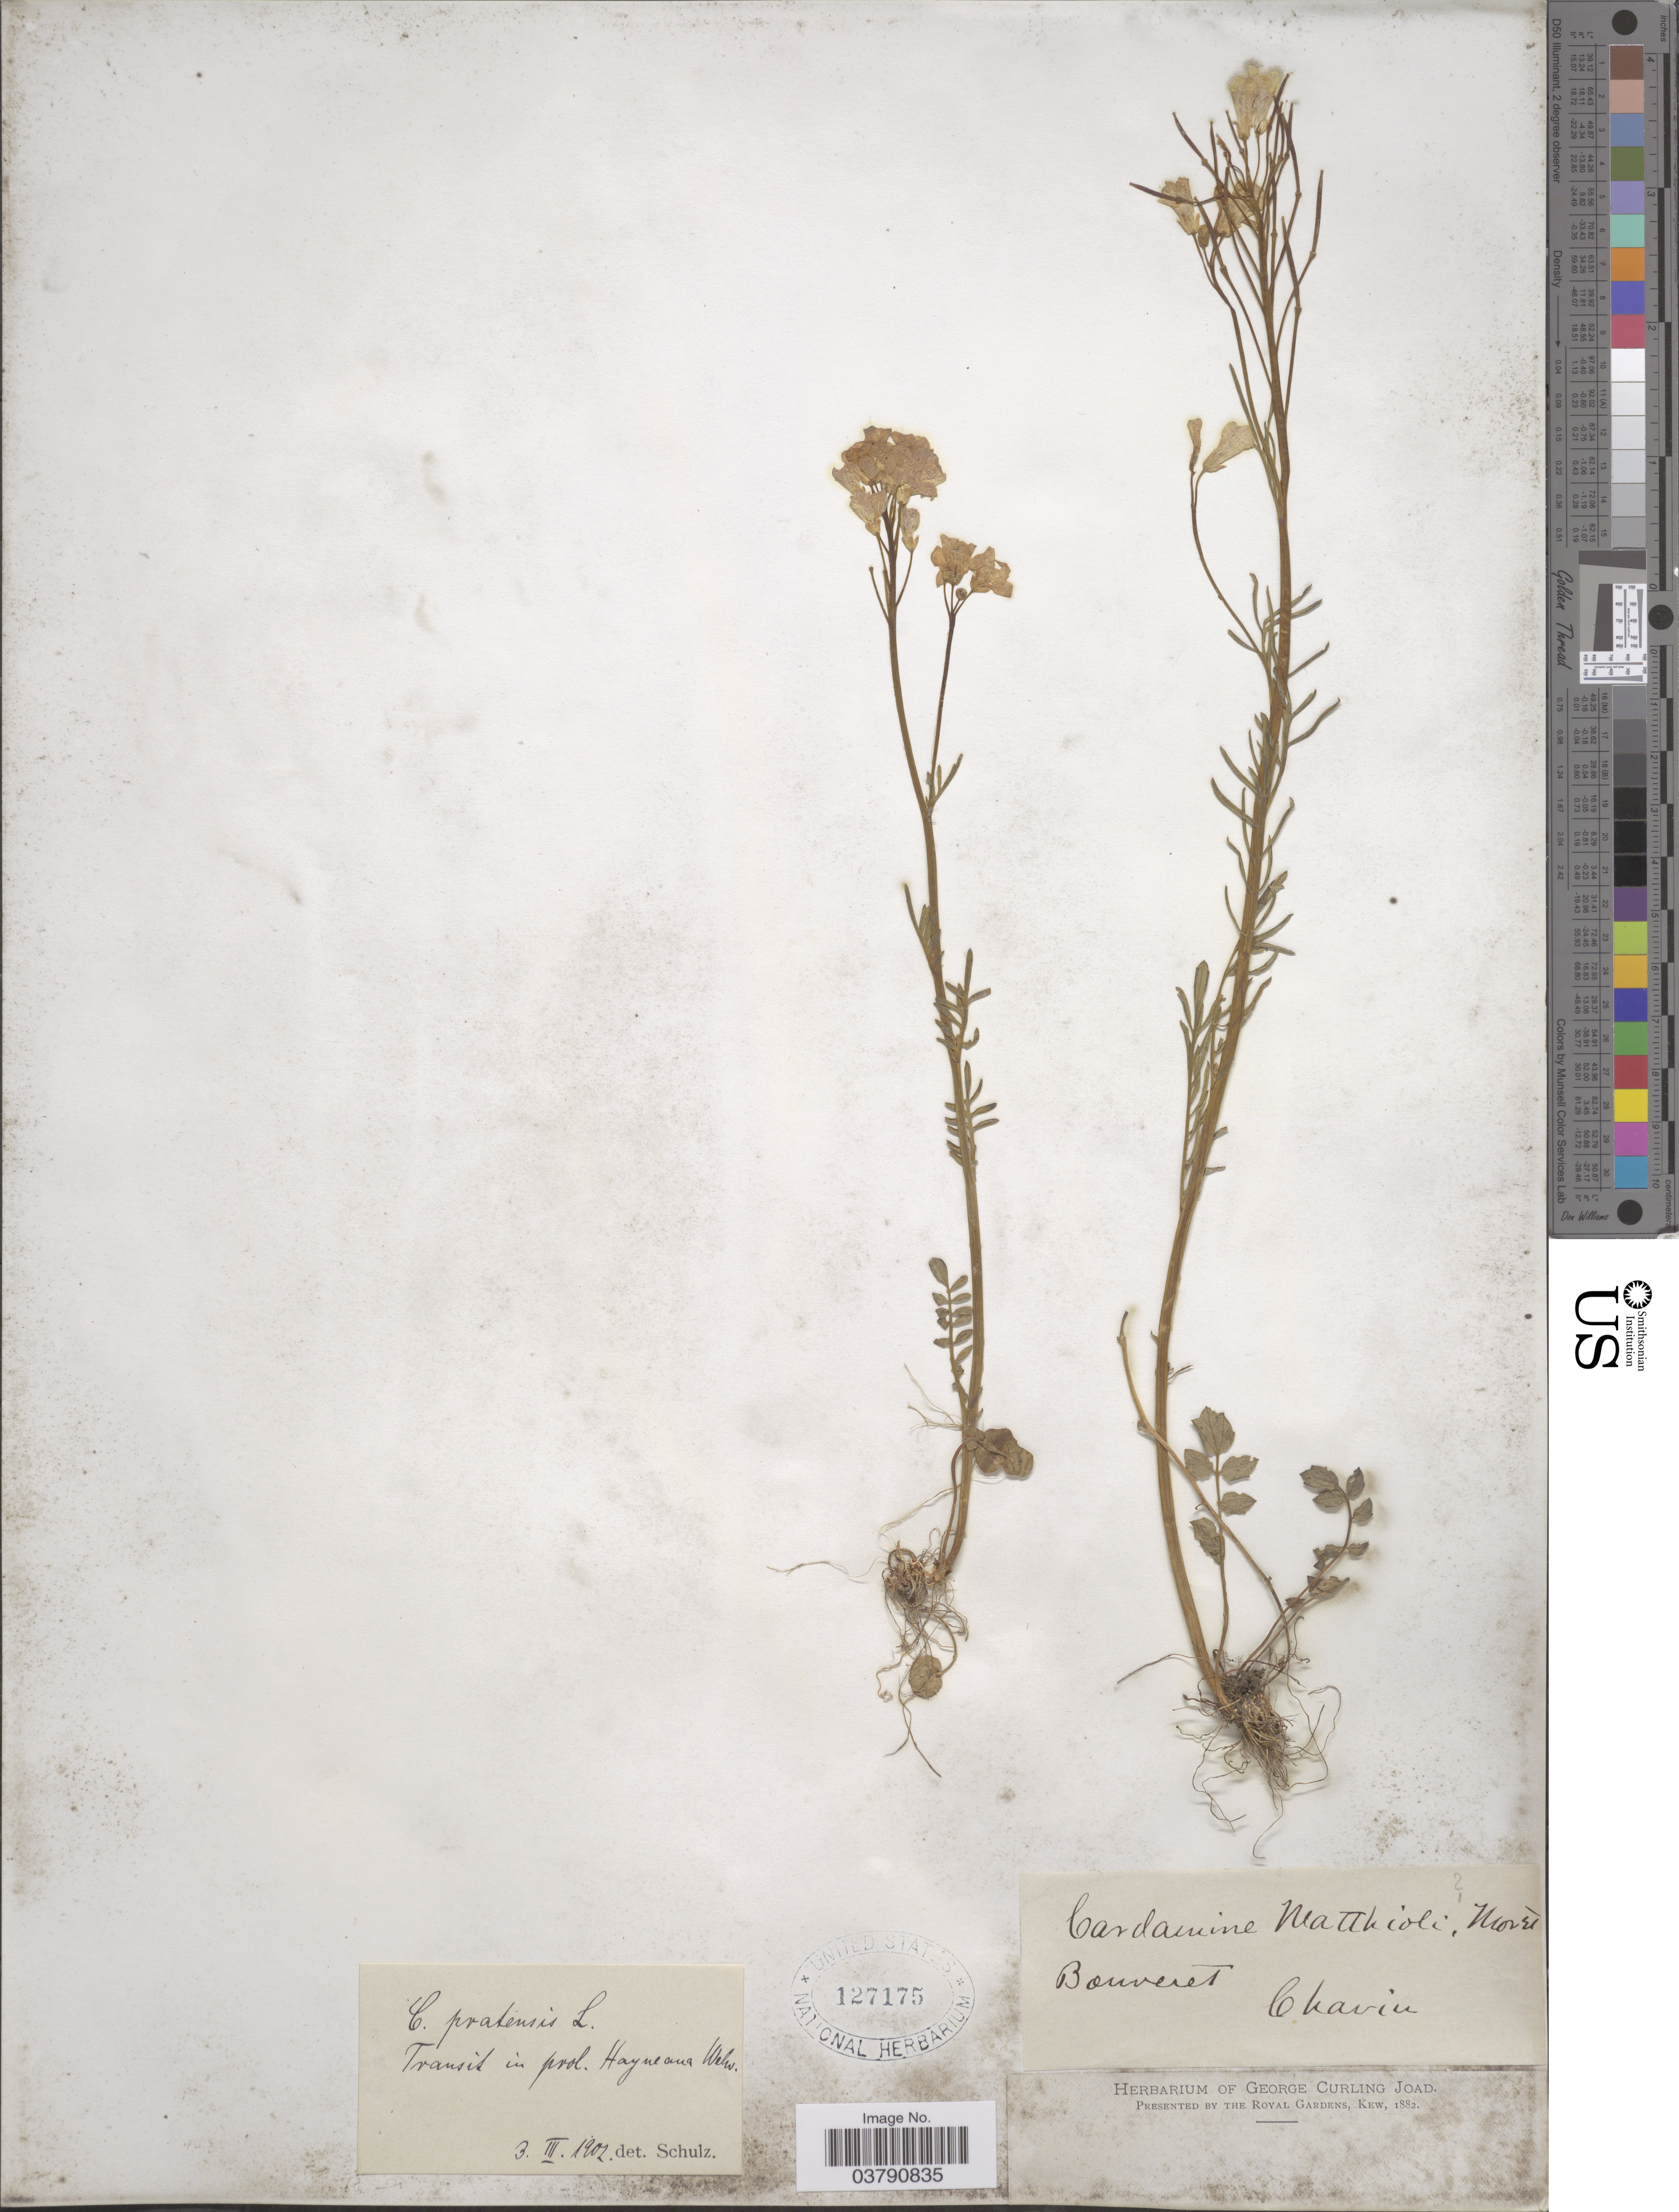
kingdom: Plantae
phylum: Tracheophyta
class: Magnoliopsida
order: Brassicales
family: Brassicaceae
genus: Cardamine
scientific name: Cardamine pratensis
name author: L.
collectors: -. Chavin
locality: Bouveret. [interpreted]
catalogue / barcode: US 127175